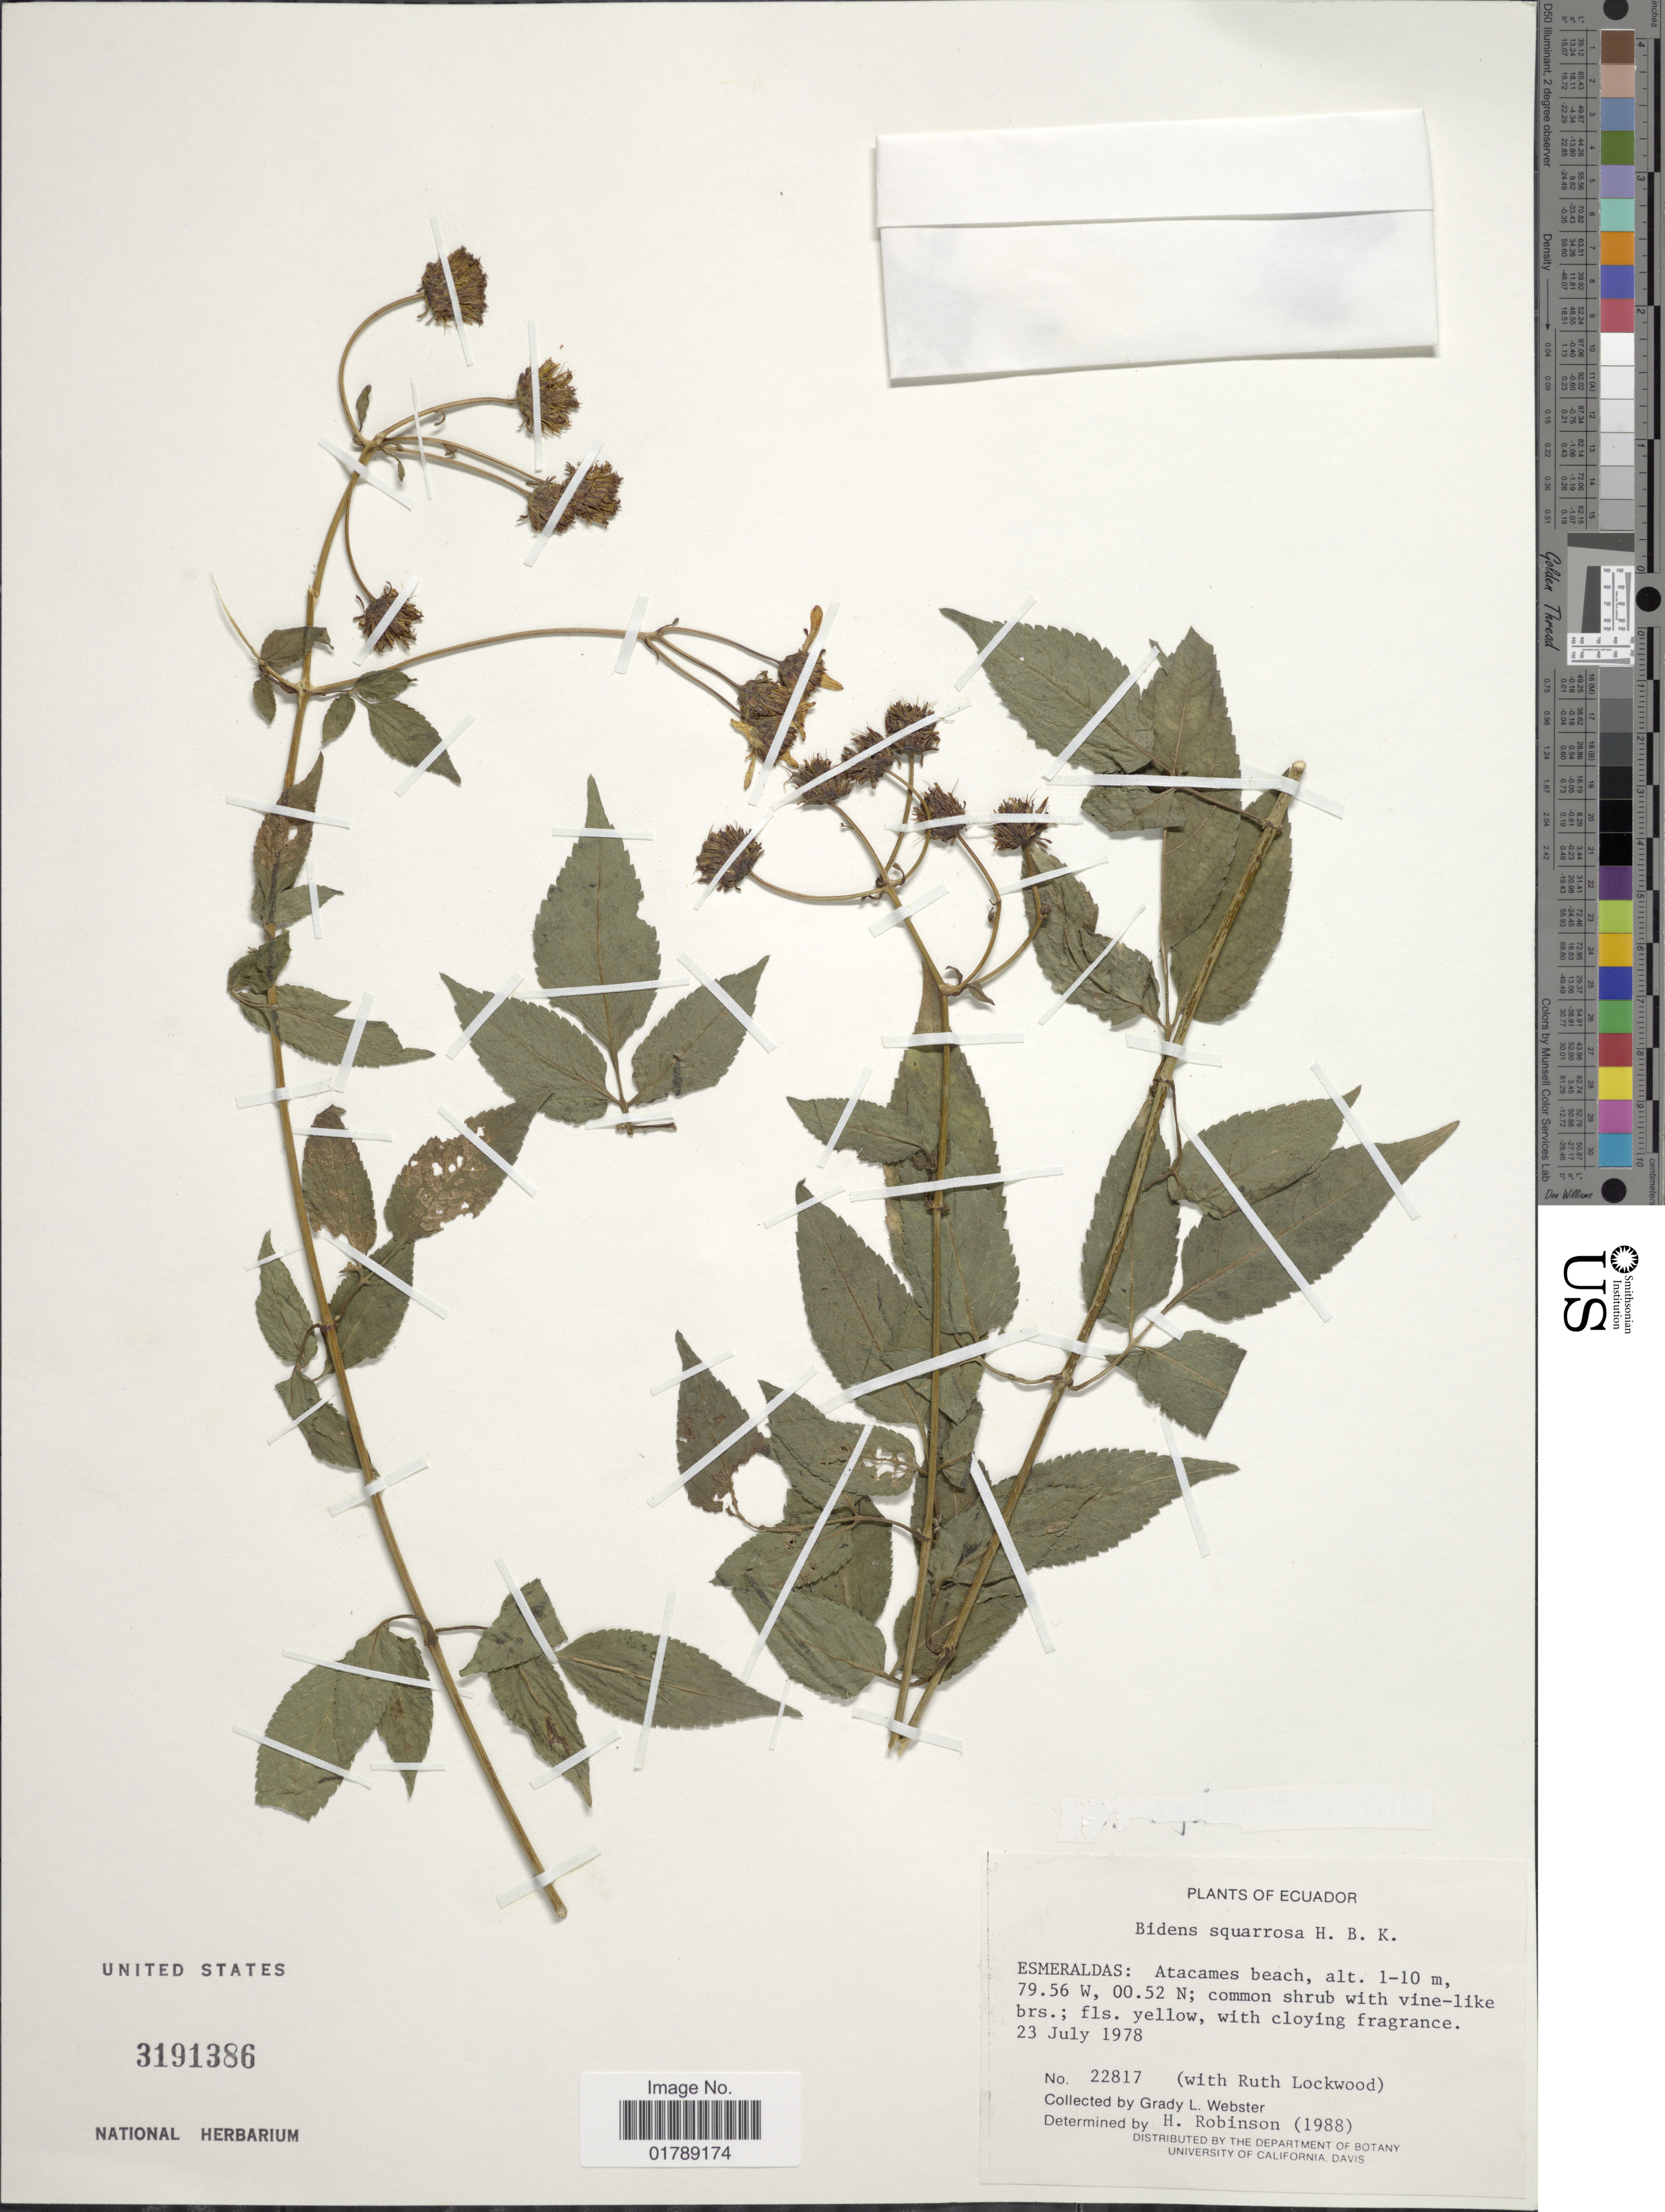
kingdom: Plantae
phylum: Tracheophyta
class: Magnoliopsida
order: Asterales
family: Asteraceae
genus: Bidens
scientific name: Bidens squarrosa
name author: Kunth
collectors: G. L. Webster & R. Lockwood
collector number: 22817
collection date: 1978-07-23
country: Ecuador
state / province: Esmeraldas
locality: Atacames beach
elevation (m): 1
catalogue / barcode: US 3191386